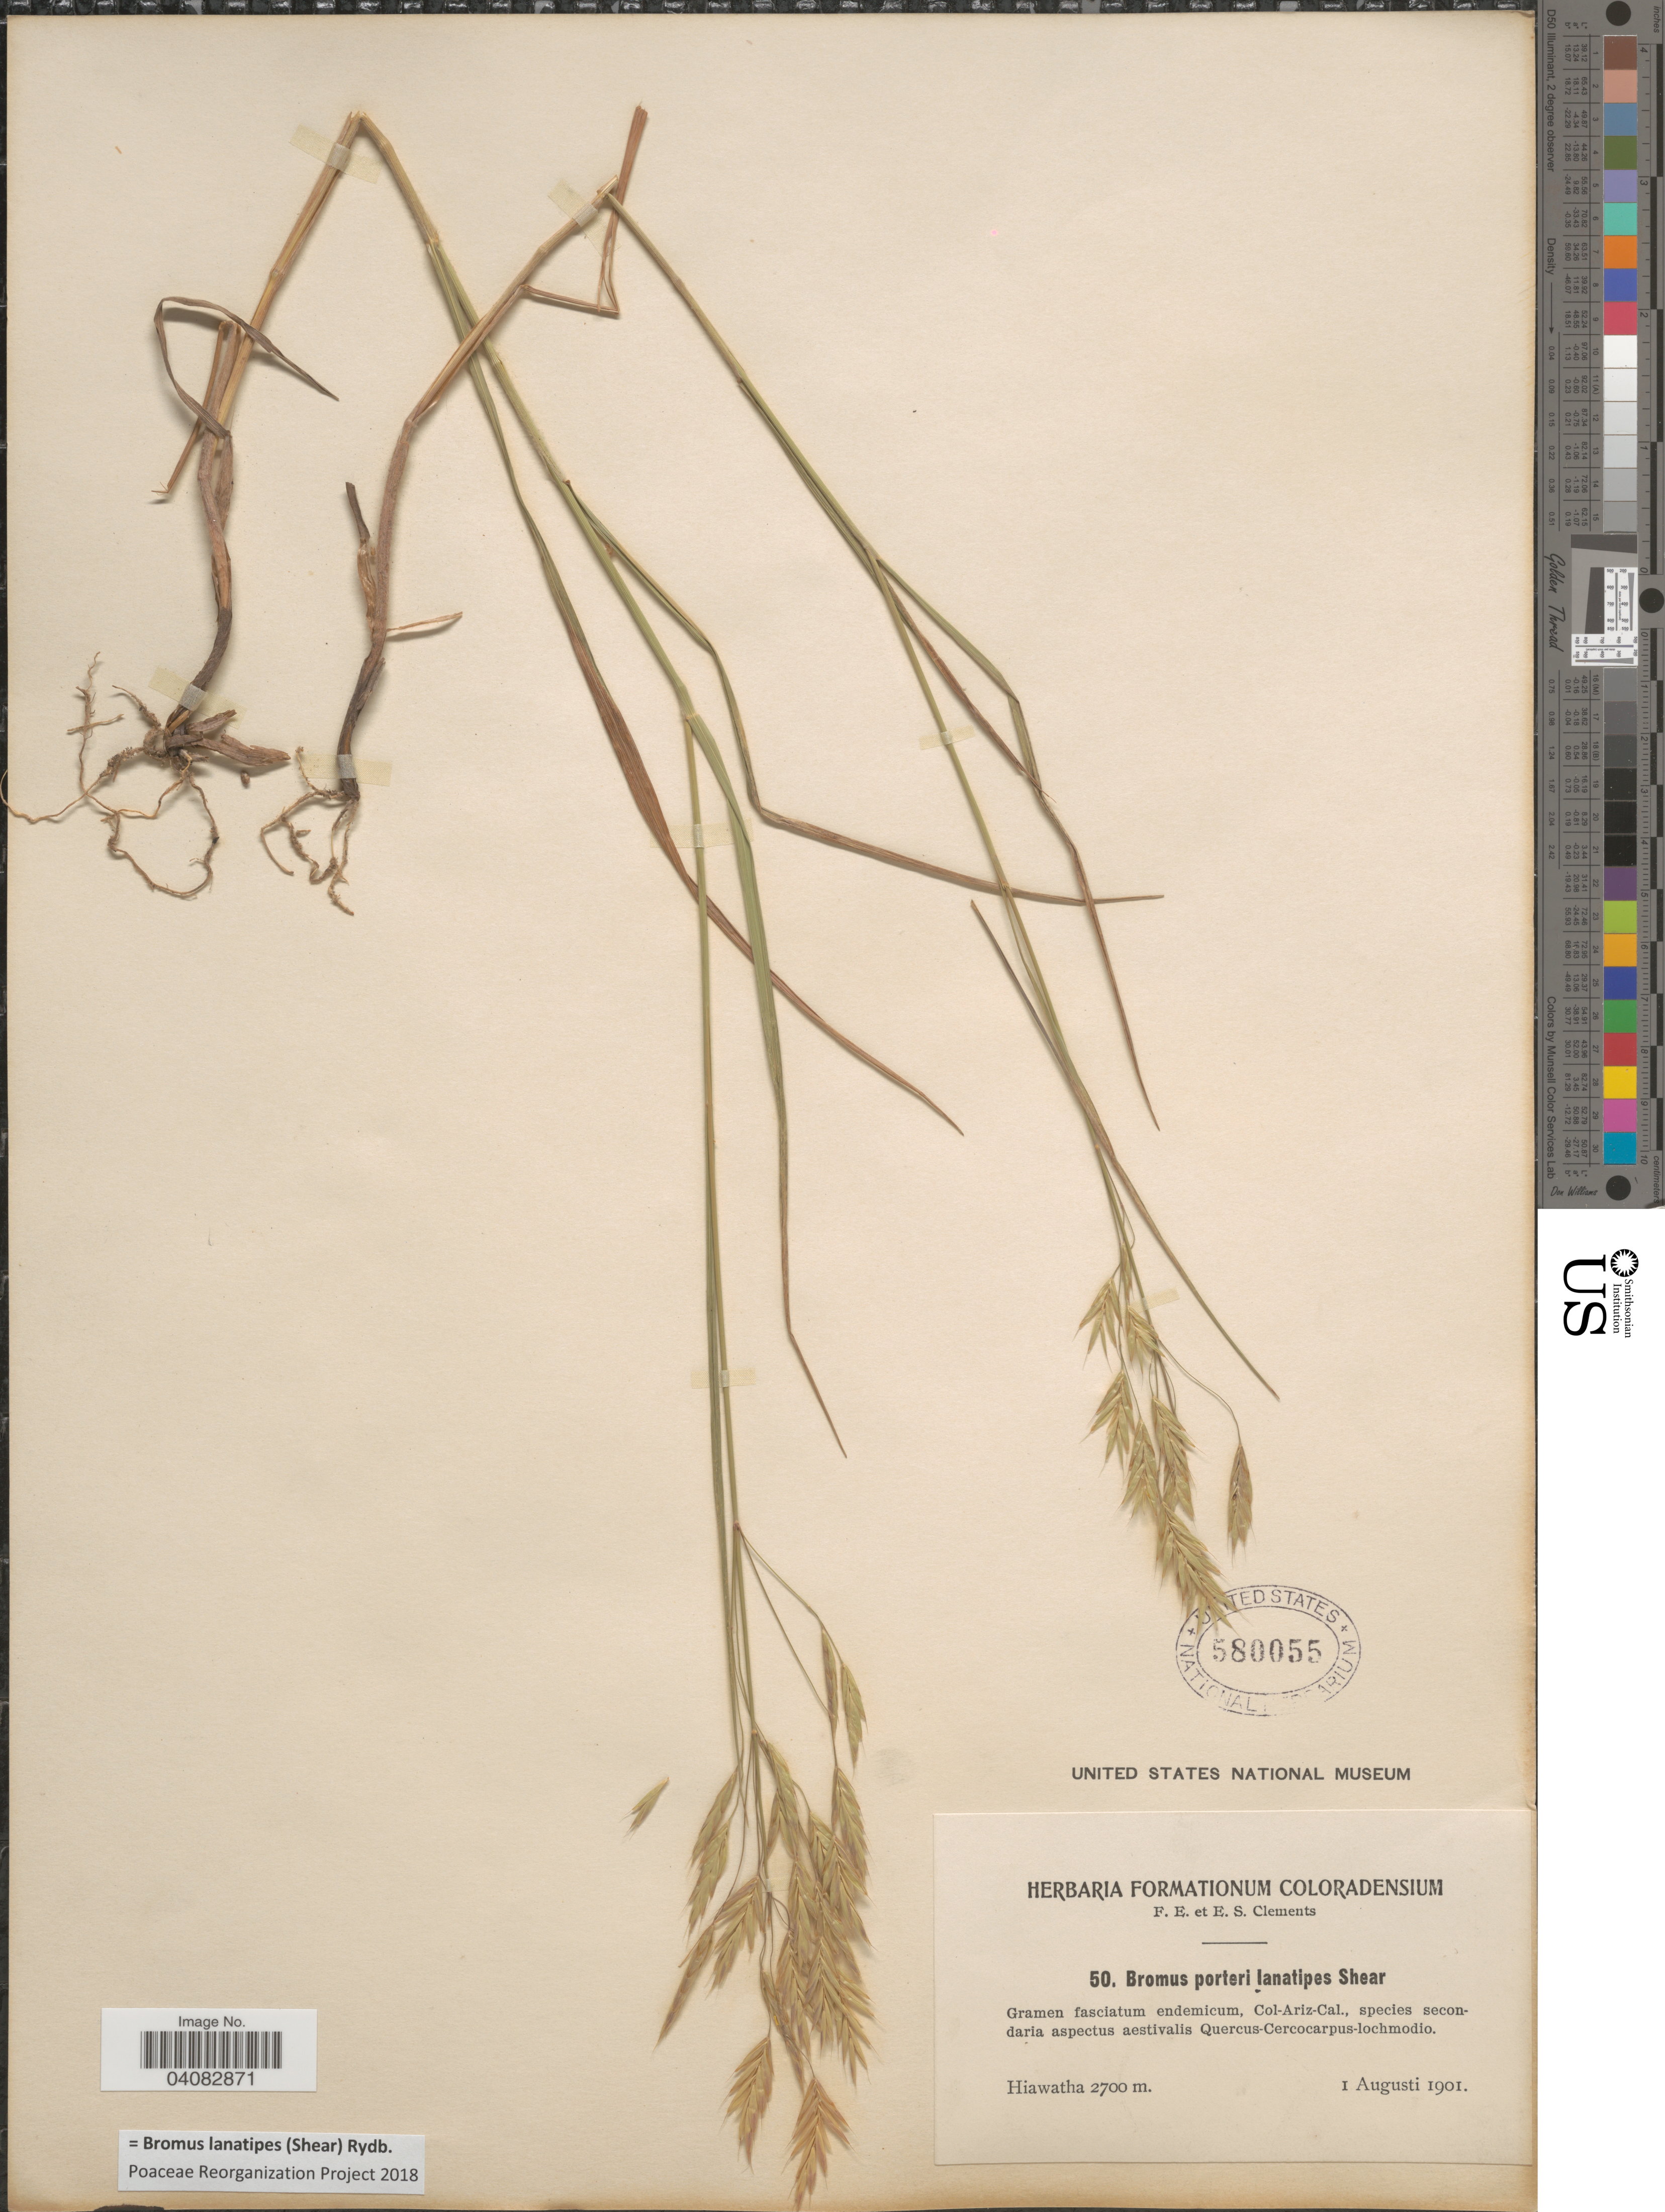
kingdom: Plantae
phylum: Tracheophyta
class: Liliopsida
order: Poales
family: Poaceae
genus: Bromus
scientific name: Bromus lanatipes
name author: (Shear) Rydb.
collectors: F. E. Clements & E. S. Clements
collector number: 50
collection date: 1901-08-01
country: United States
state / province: Colorado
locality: Hiawatha.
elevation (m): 2700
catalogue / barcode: US 580055